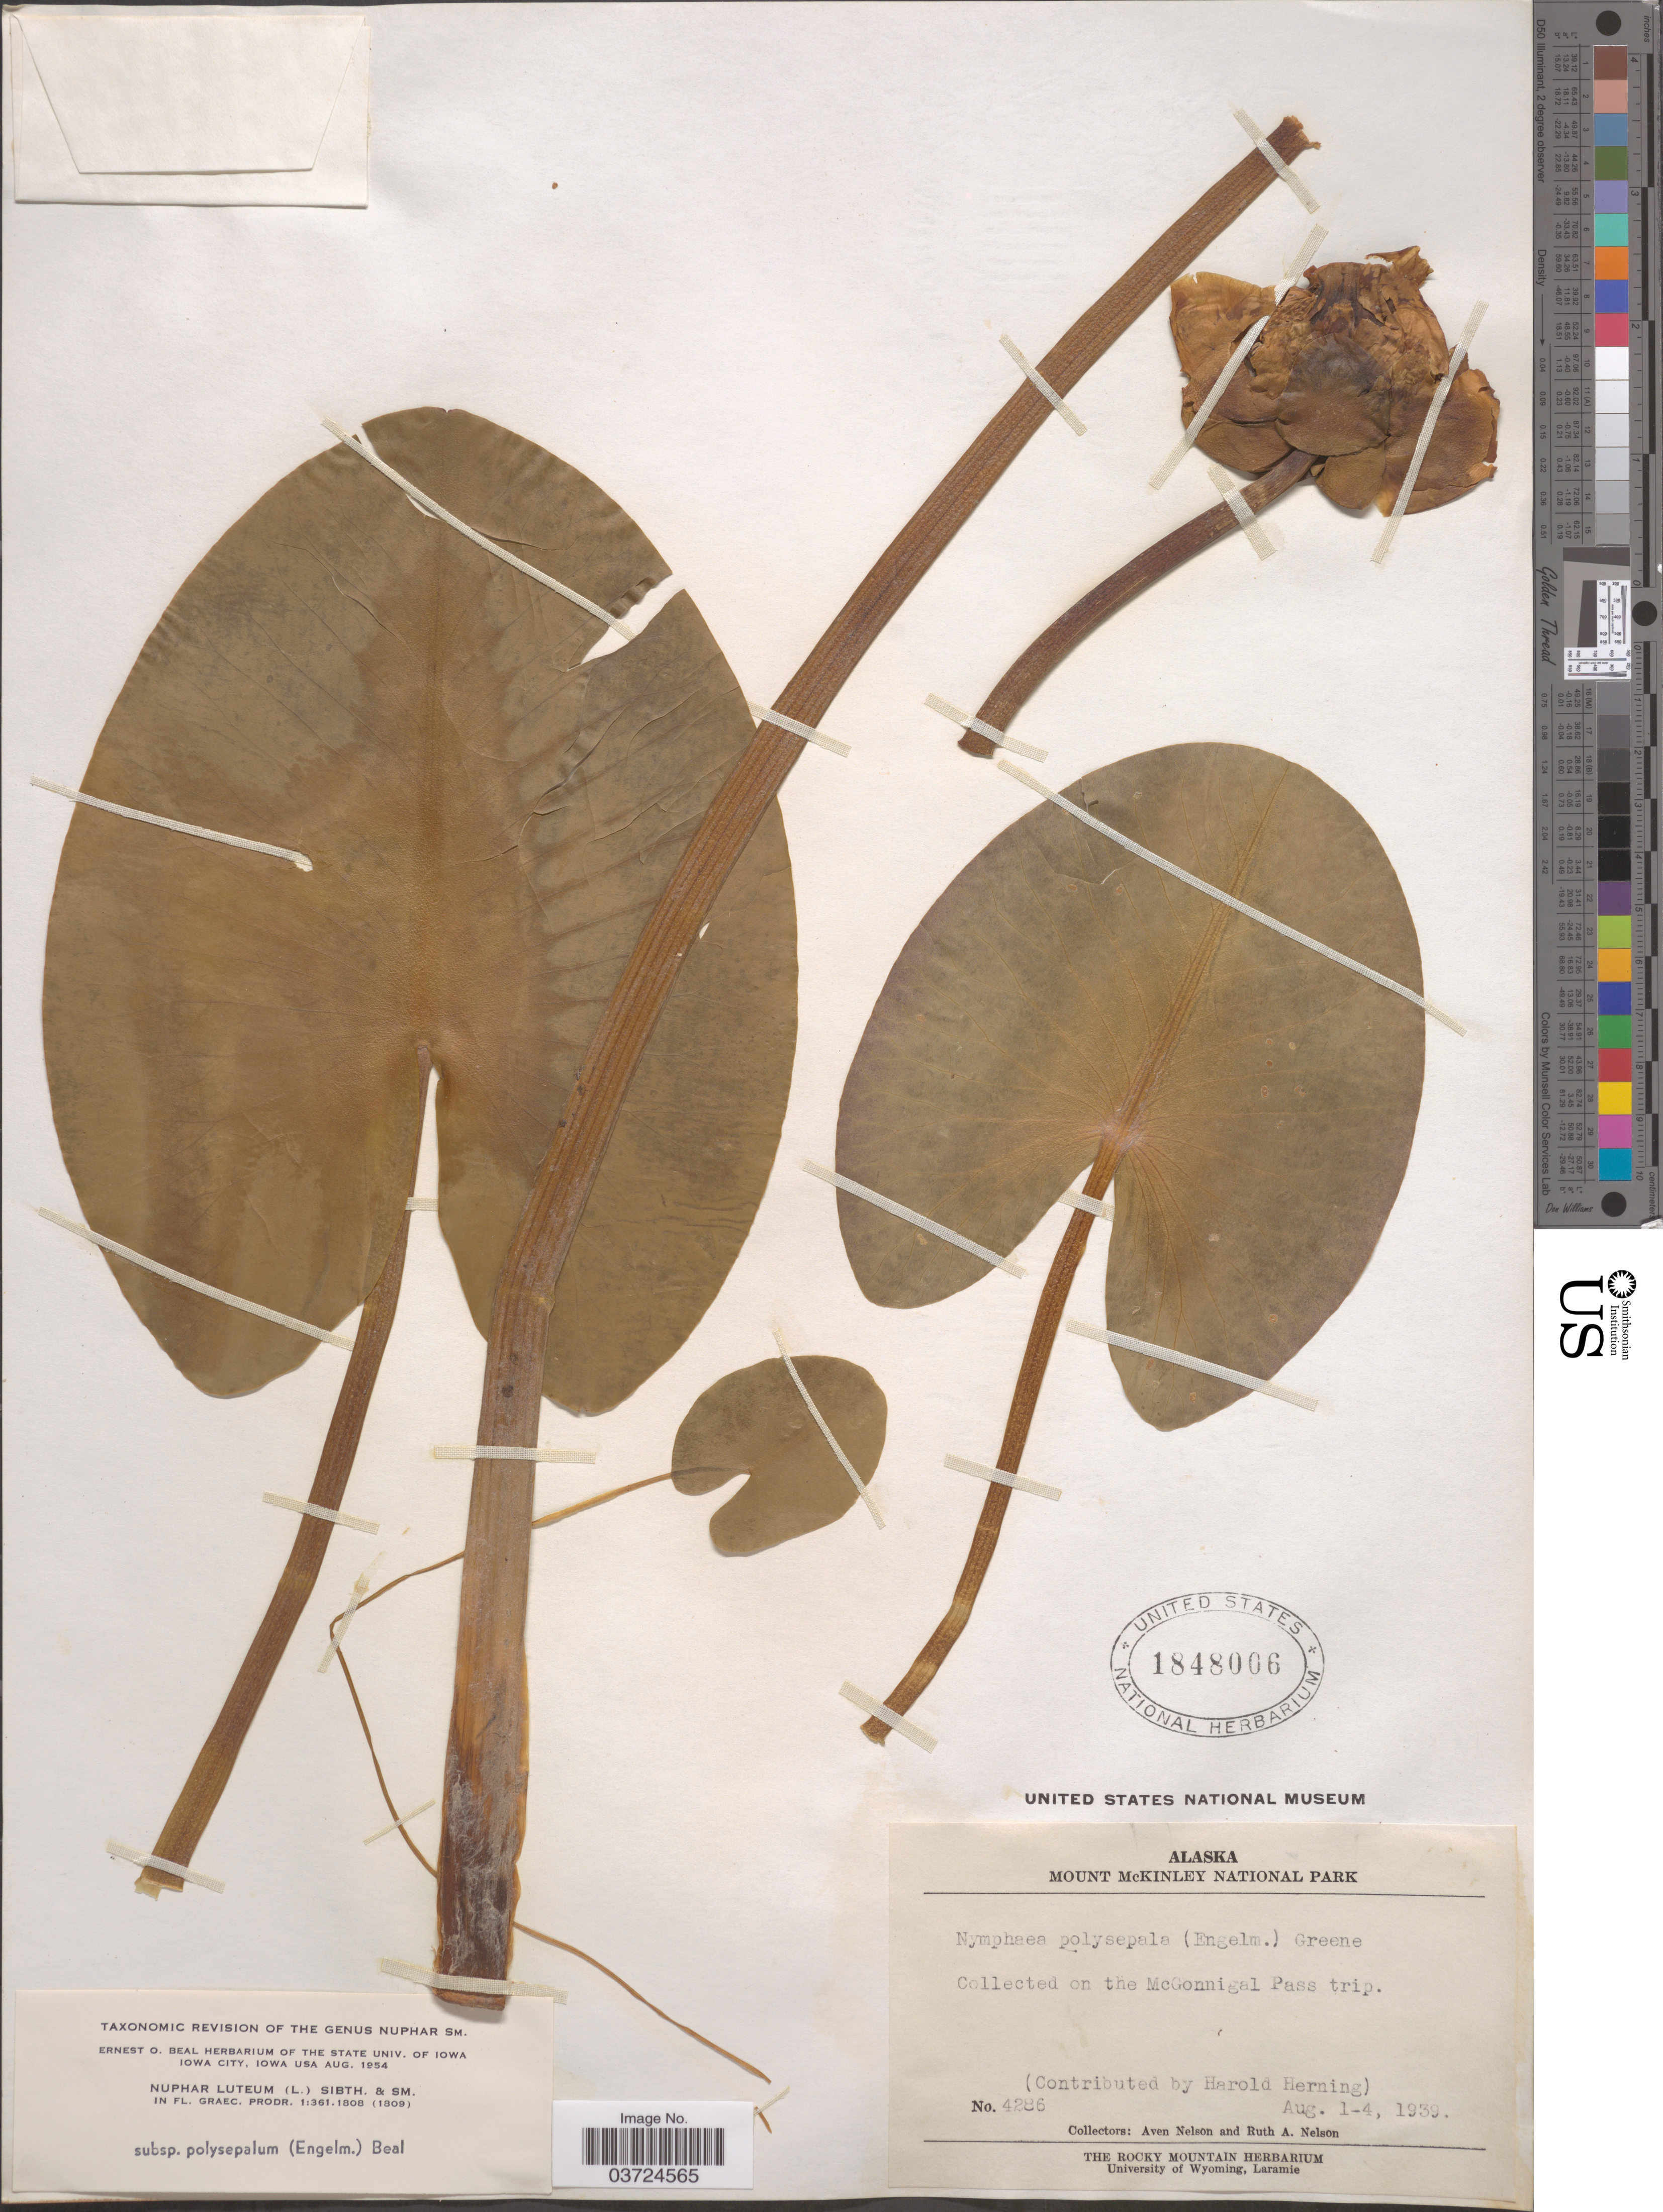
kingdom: Plantae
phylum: Tracheophyta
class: Magnoliopsida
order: Nymphaeales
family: Nymphaeaceae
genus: Nuphar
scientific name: Nuphar polysepala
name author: Englem.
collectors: A. Nelson & R. A. Nelson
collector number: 4286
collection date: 1939-08-01/1939-08-04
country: United States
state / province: Alaska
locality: Mount McKinley National Park. On the McGonnigal Pass trip.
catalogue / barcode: US 1848006